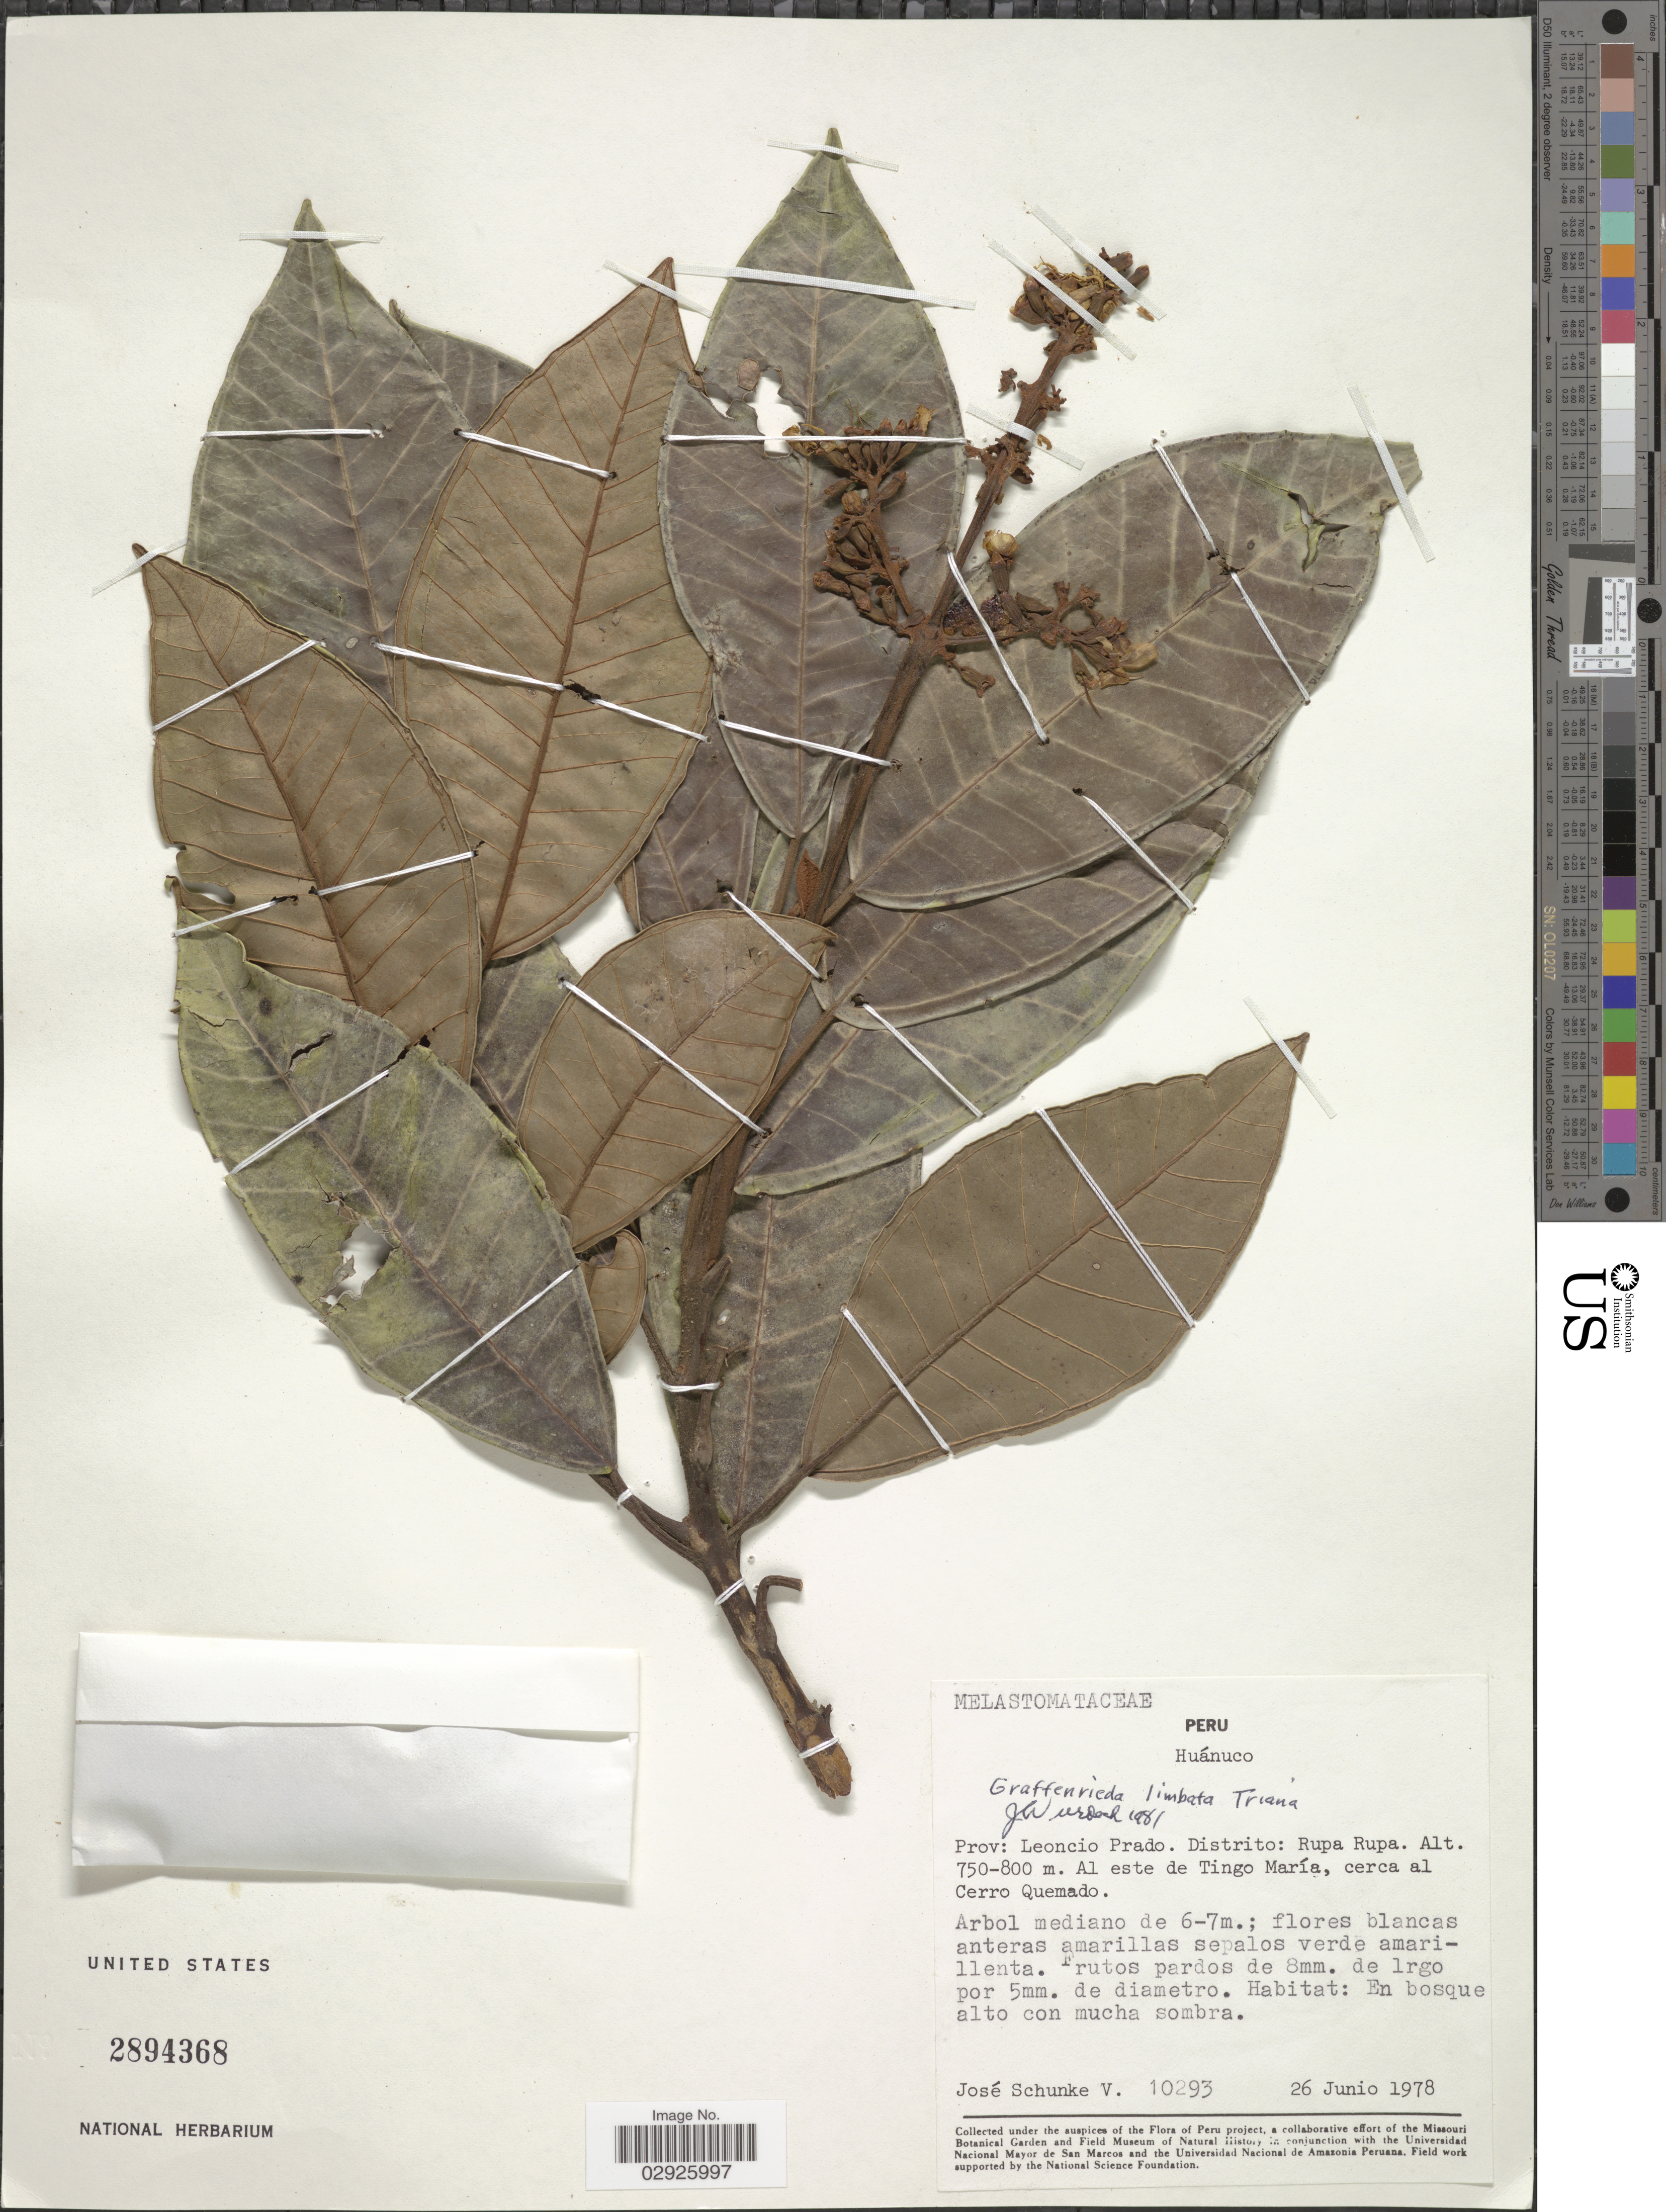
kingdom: Plantae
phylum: Tracheophyta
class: Magnoliopsida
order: Myrtales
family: Melastomataceae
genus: Graffenrieda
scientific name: Graffenrieda limbata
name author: Triana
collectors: J. Schunke Vigo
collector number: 10293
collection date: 1978-06-26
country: Peru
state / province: Huánuco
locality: Prov: Leoncio Prado. Distrito: Rupa Rupa. Al este de Tingo María, cerca al Cerro Quemado.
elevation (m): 750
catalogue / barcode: US 2894368